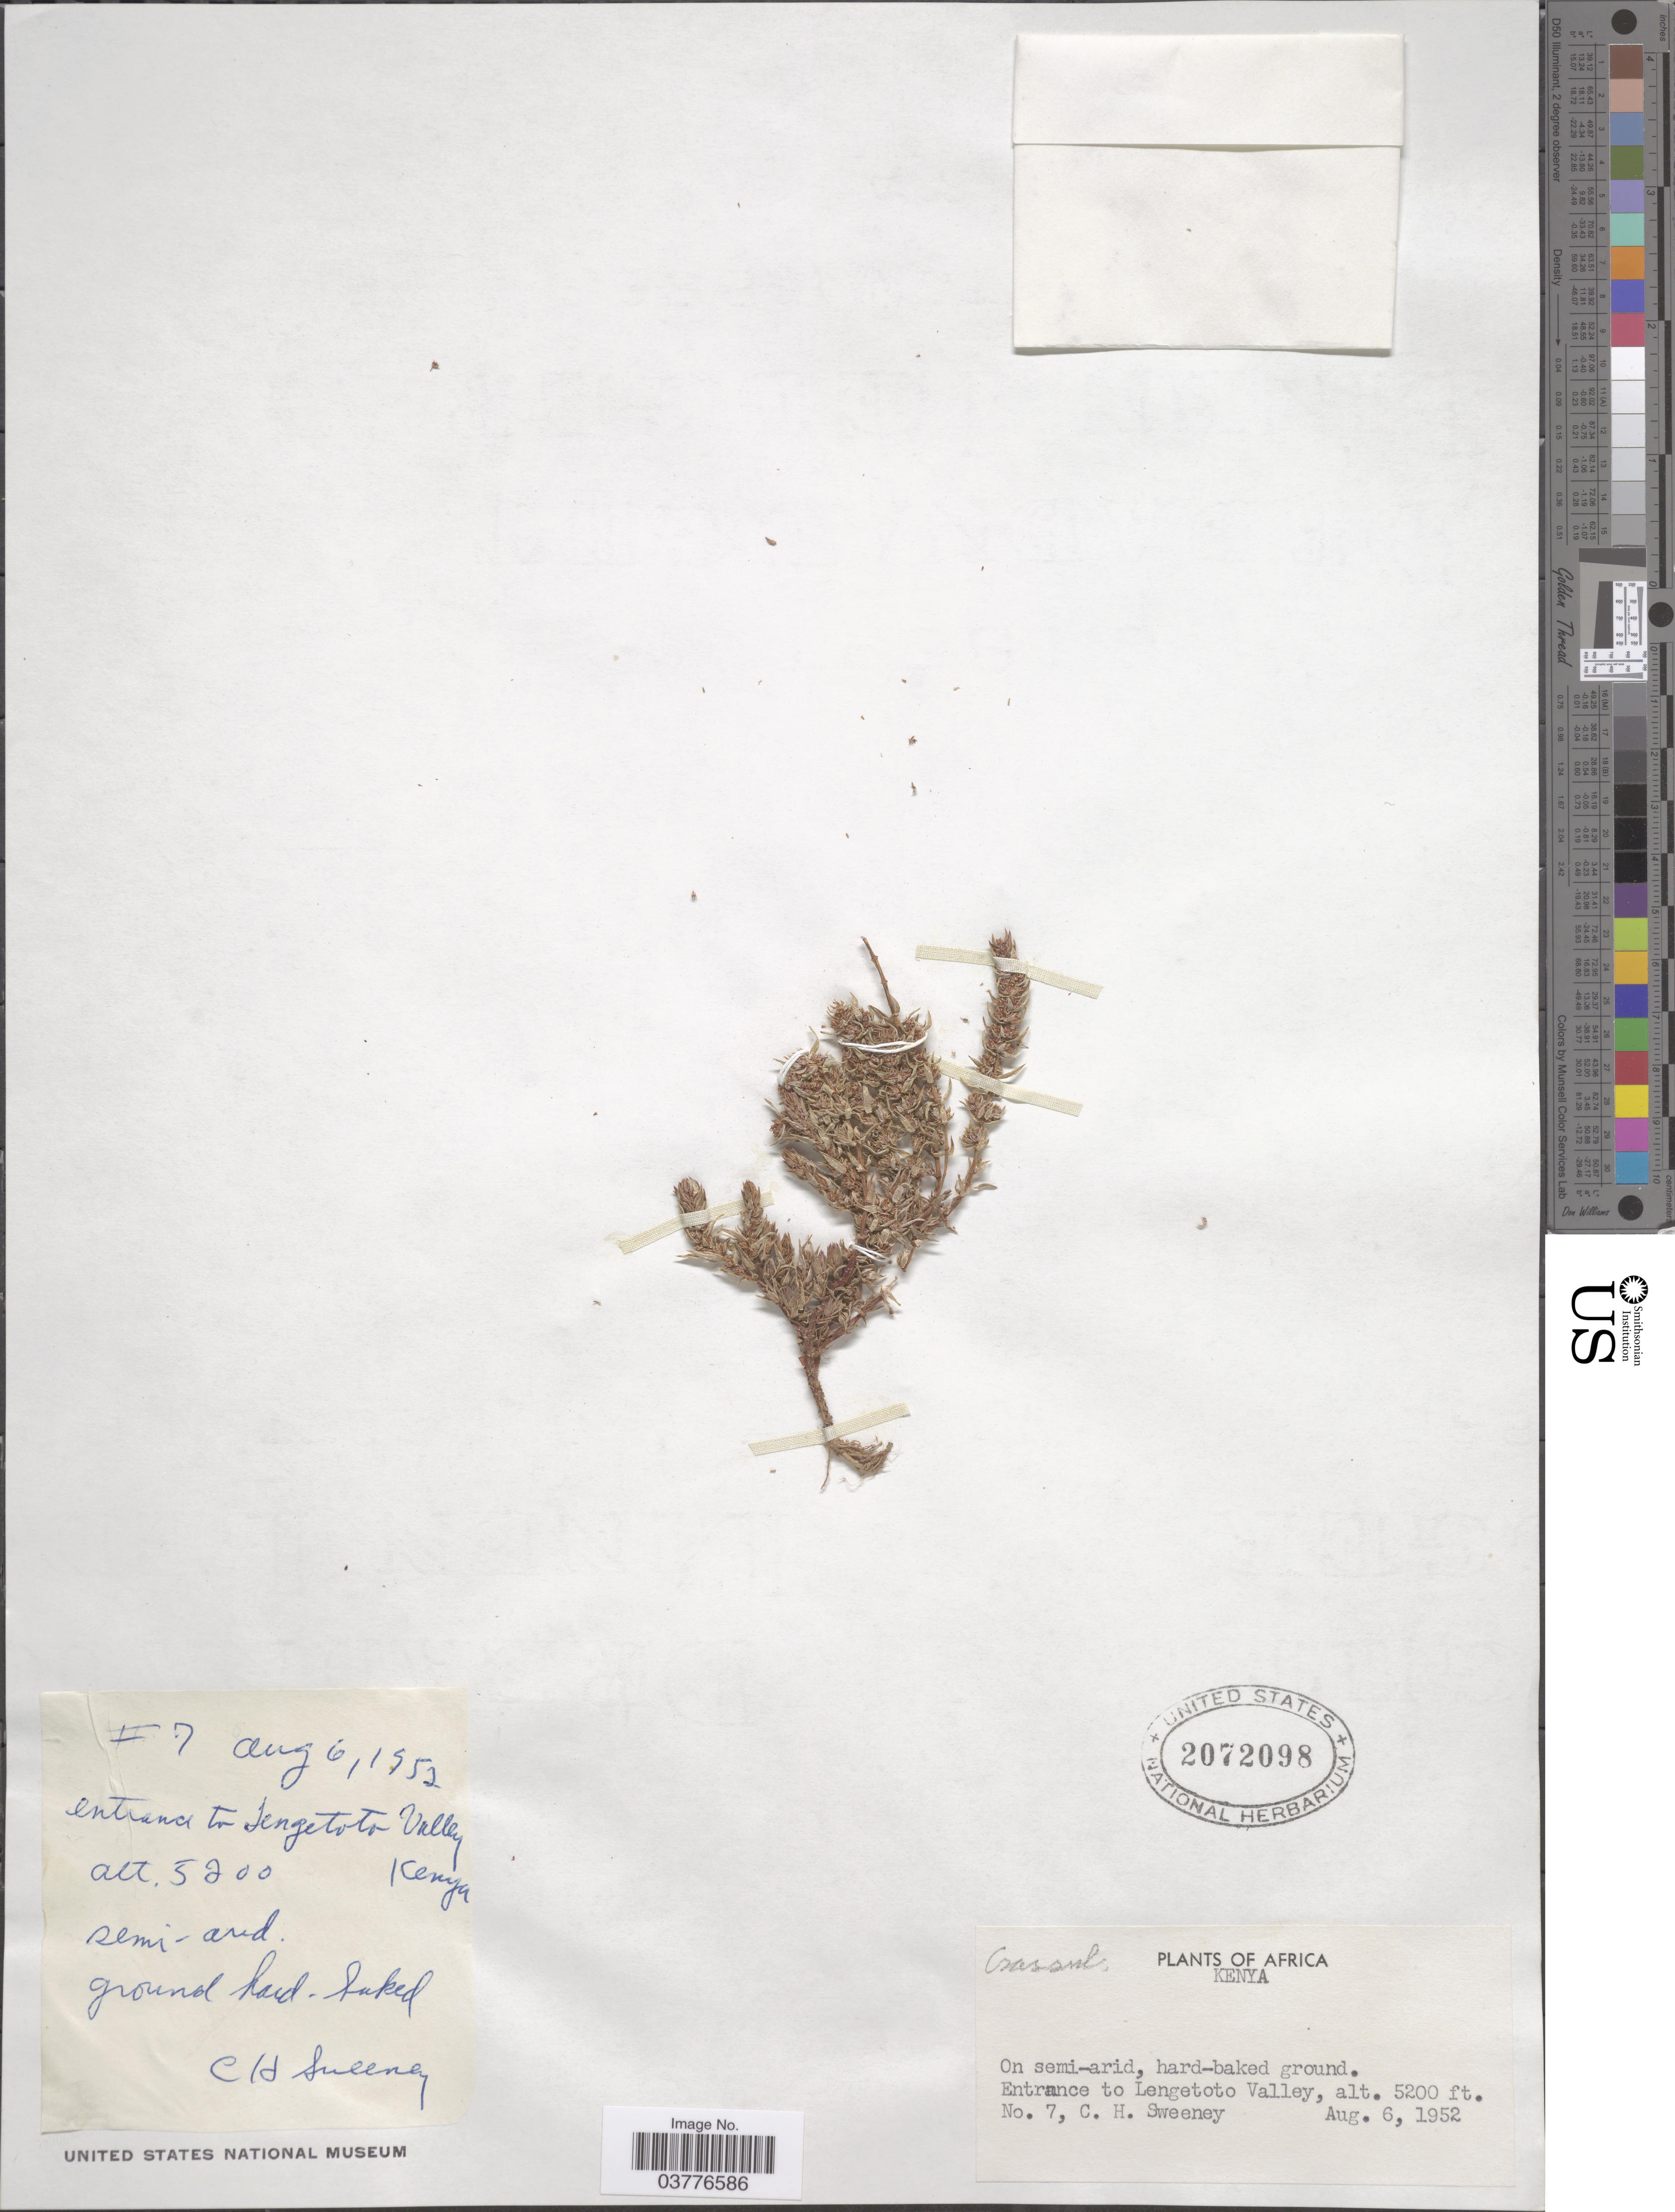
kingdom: Plantae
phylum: Tracheophyta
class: Magnoliopsida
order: Saxifragales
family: Crassulaceae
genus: Crassula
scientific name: Crassula sp.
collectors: C. Sweeney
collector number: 7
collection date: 1952-08-06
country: Kenya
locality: Entrance to Lengetoto Valley.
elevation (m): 1585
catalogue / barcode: US 2072098